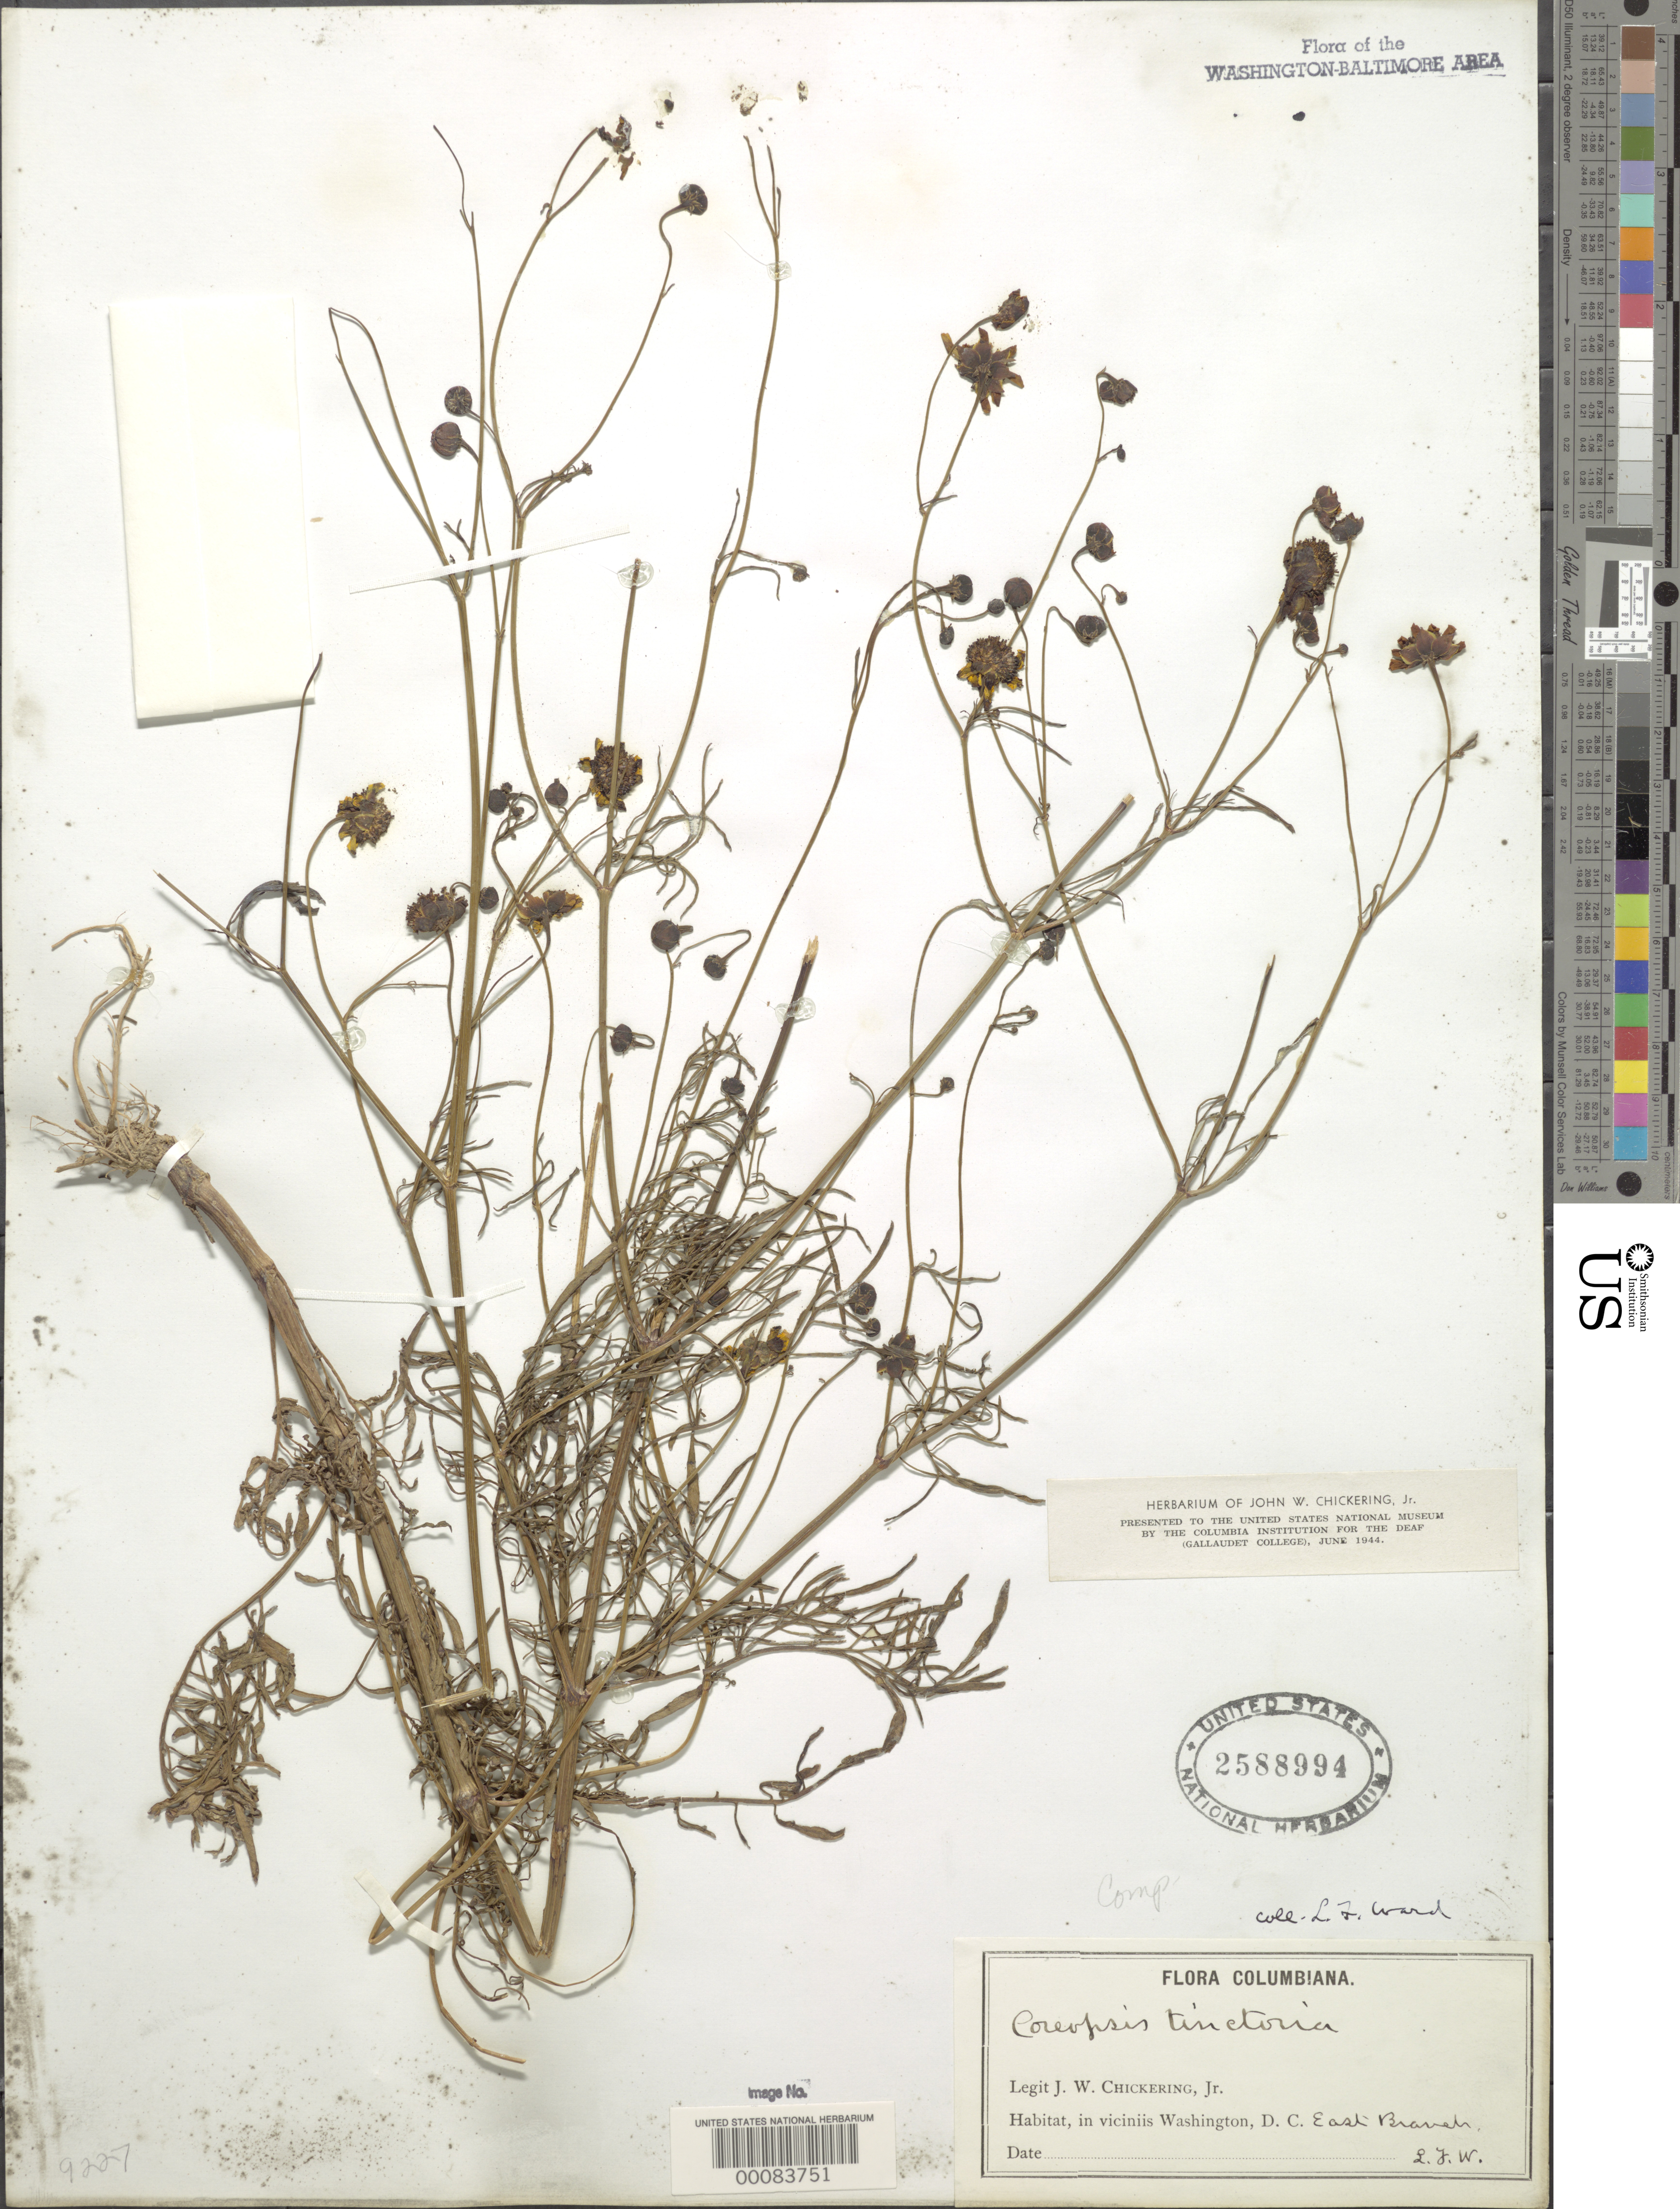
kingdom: Plantae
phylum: Tracheophyta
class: Magnoliopsida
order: Asterales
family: Asteraceae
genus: Coreopsis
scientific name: Coreopsis tinctoria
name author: Nutt.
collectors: J. Chickering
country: United States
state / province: District of Columbia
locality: Eastern Branch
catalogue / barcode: US 2588994